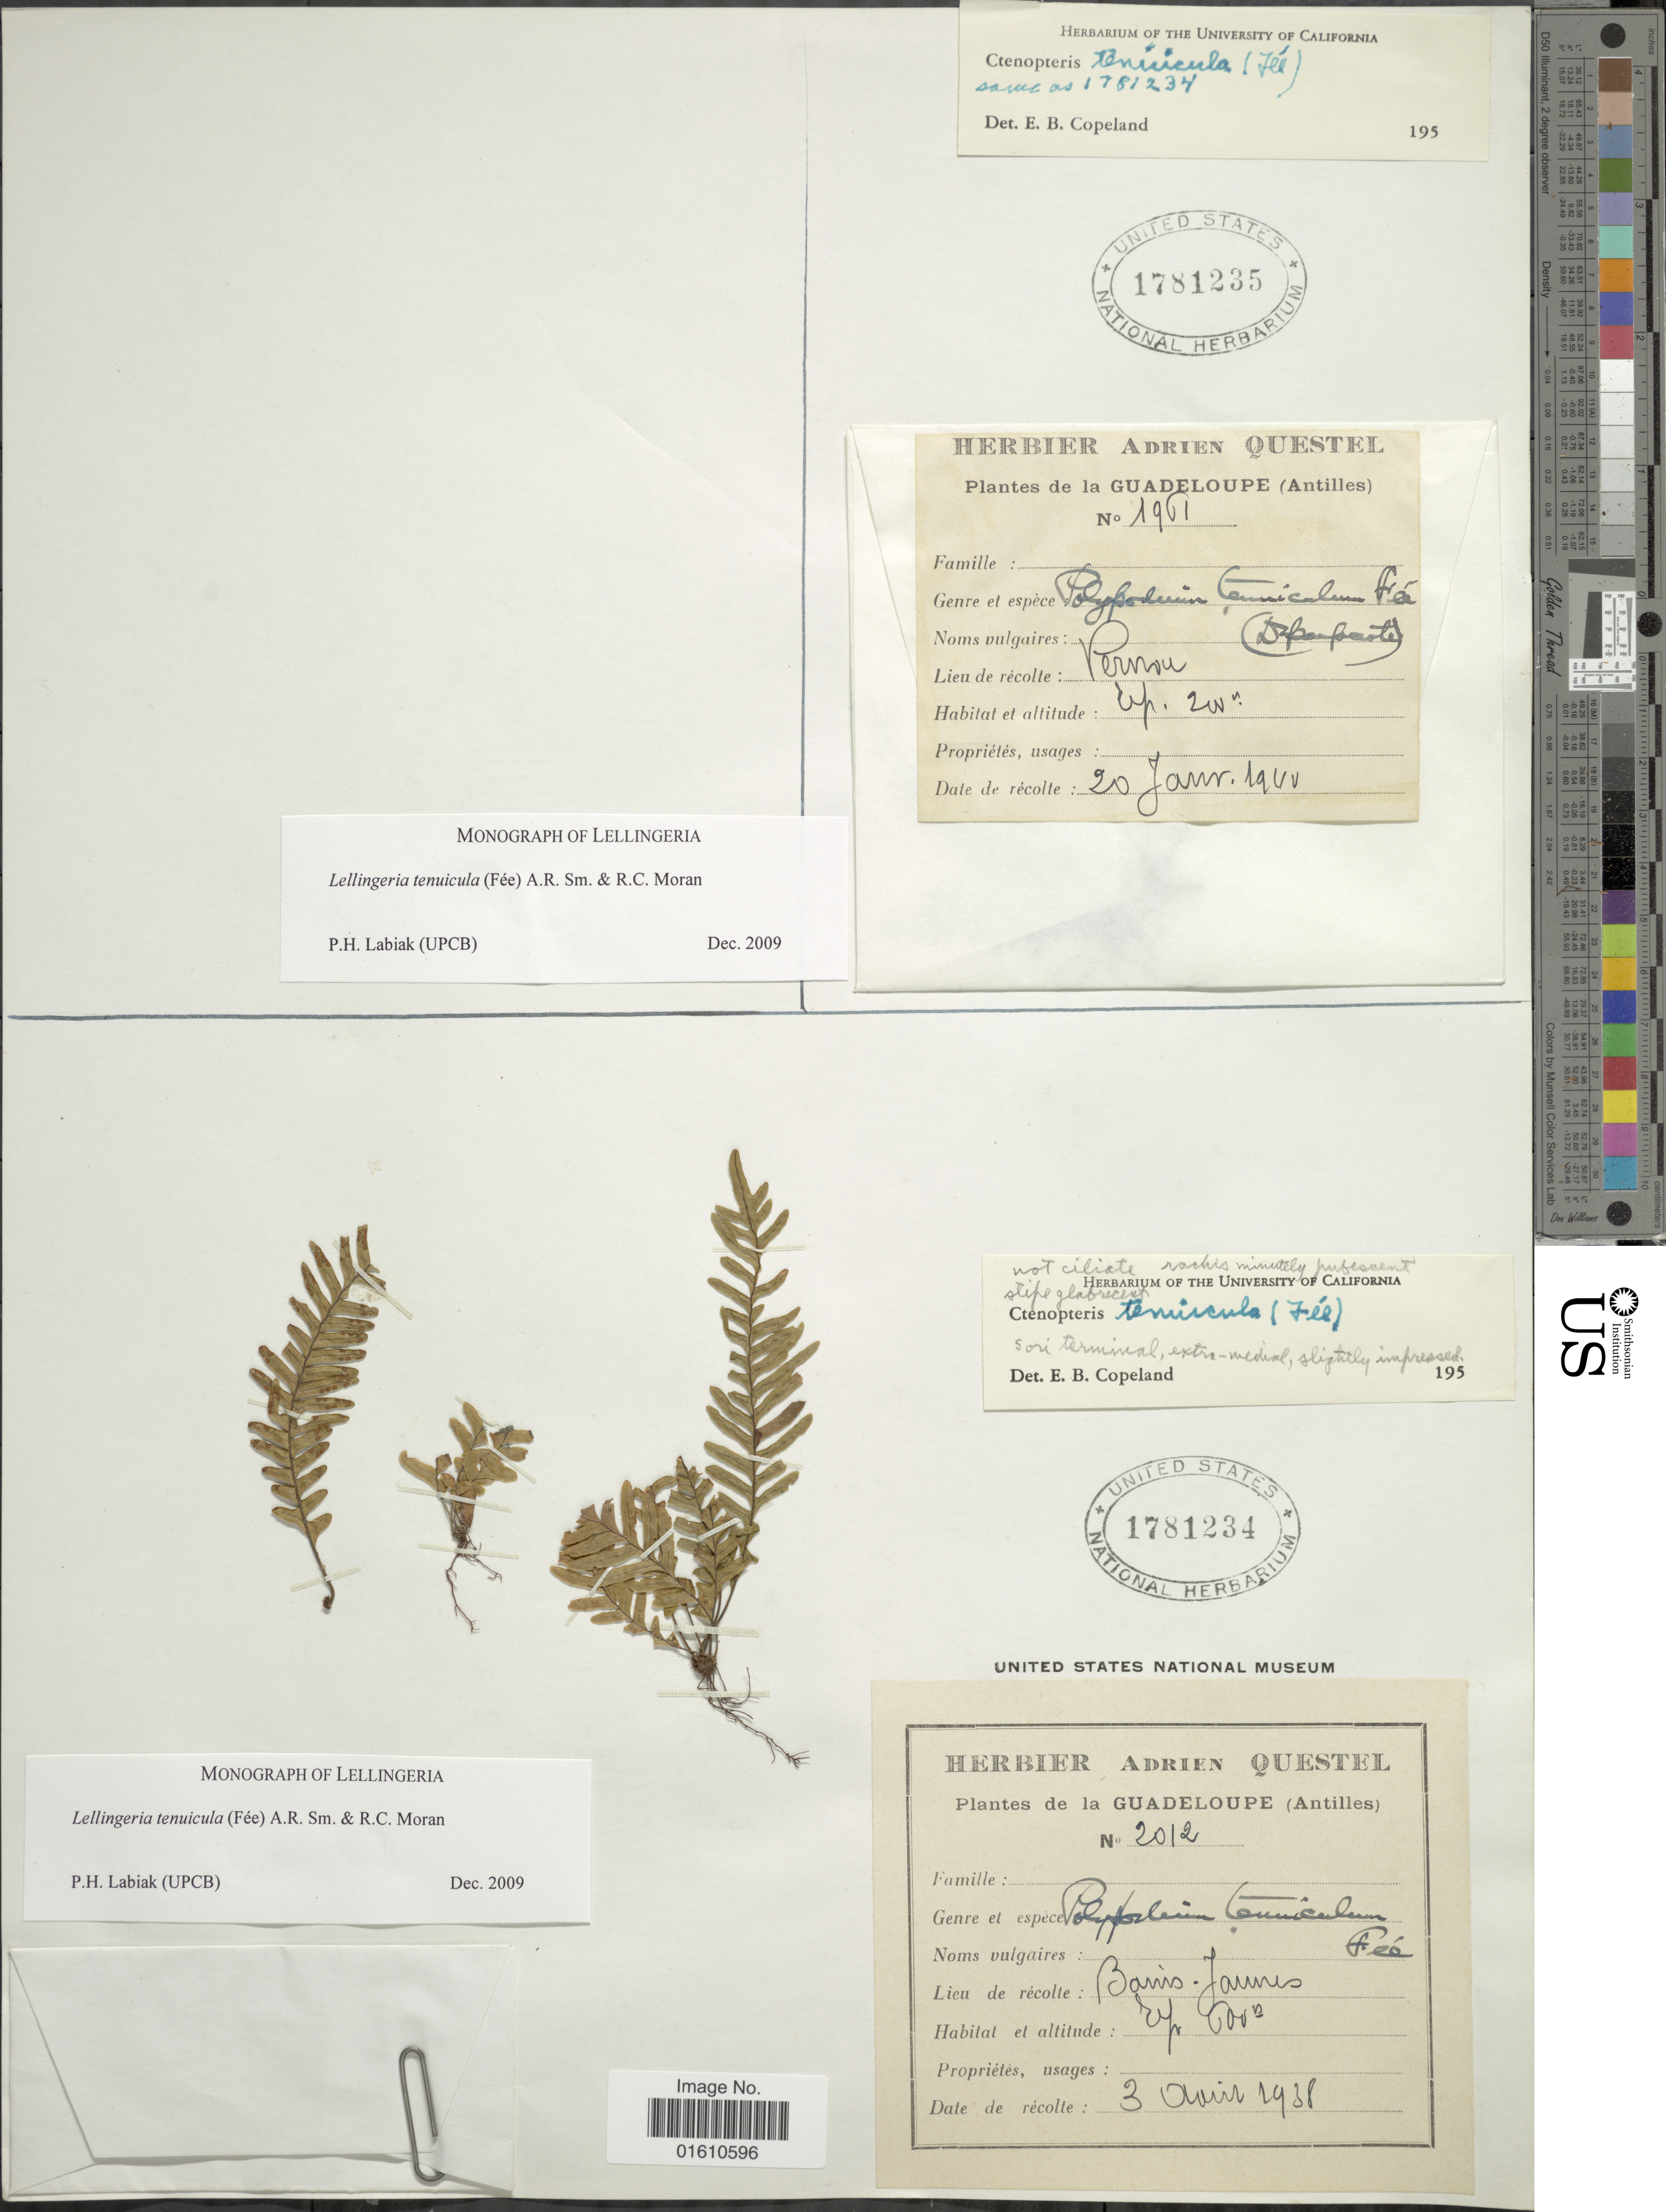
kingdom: Plantae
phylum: Tracheophyta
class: Polypodiopsida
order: Polypodiales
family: Polypodiaceae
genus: Lellingeria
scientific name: Lellingeria tenuicula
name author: (Fée) A.R. Sm. & R.C. Moran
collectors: ex herb. A. Questal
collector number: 2012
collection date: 1937-04-03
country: Guadeloupe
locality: Guadeloupe (Antilles), Banis-Jaunes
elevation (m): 600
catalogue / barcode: US 1781234-2